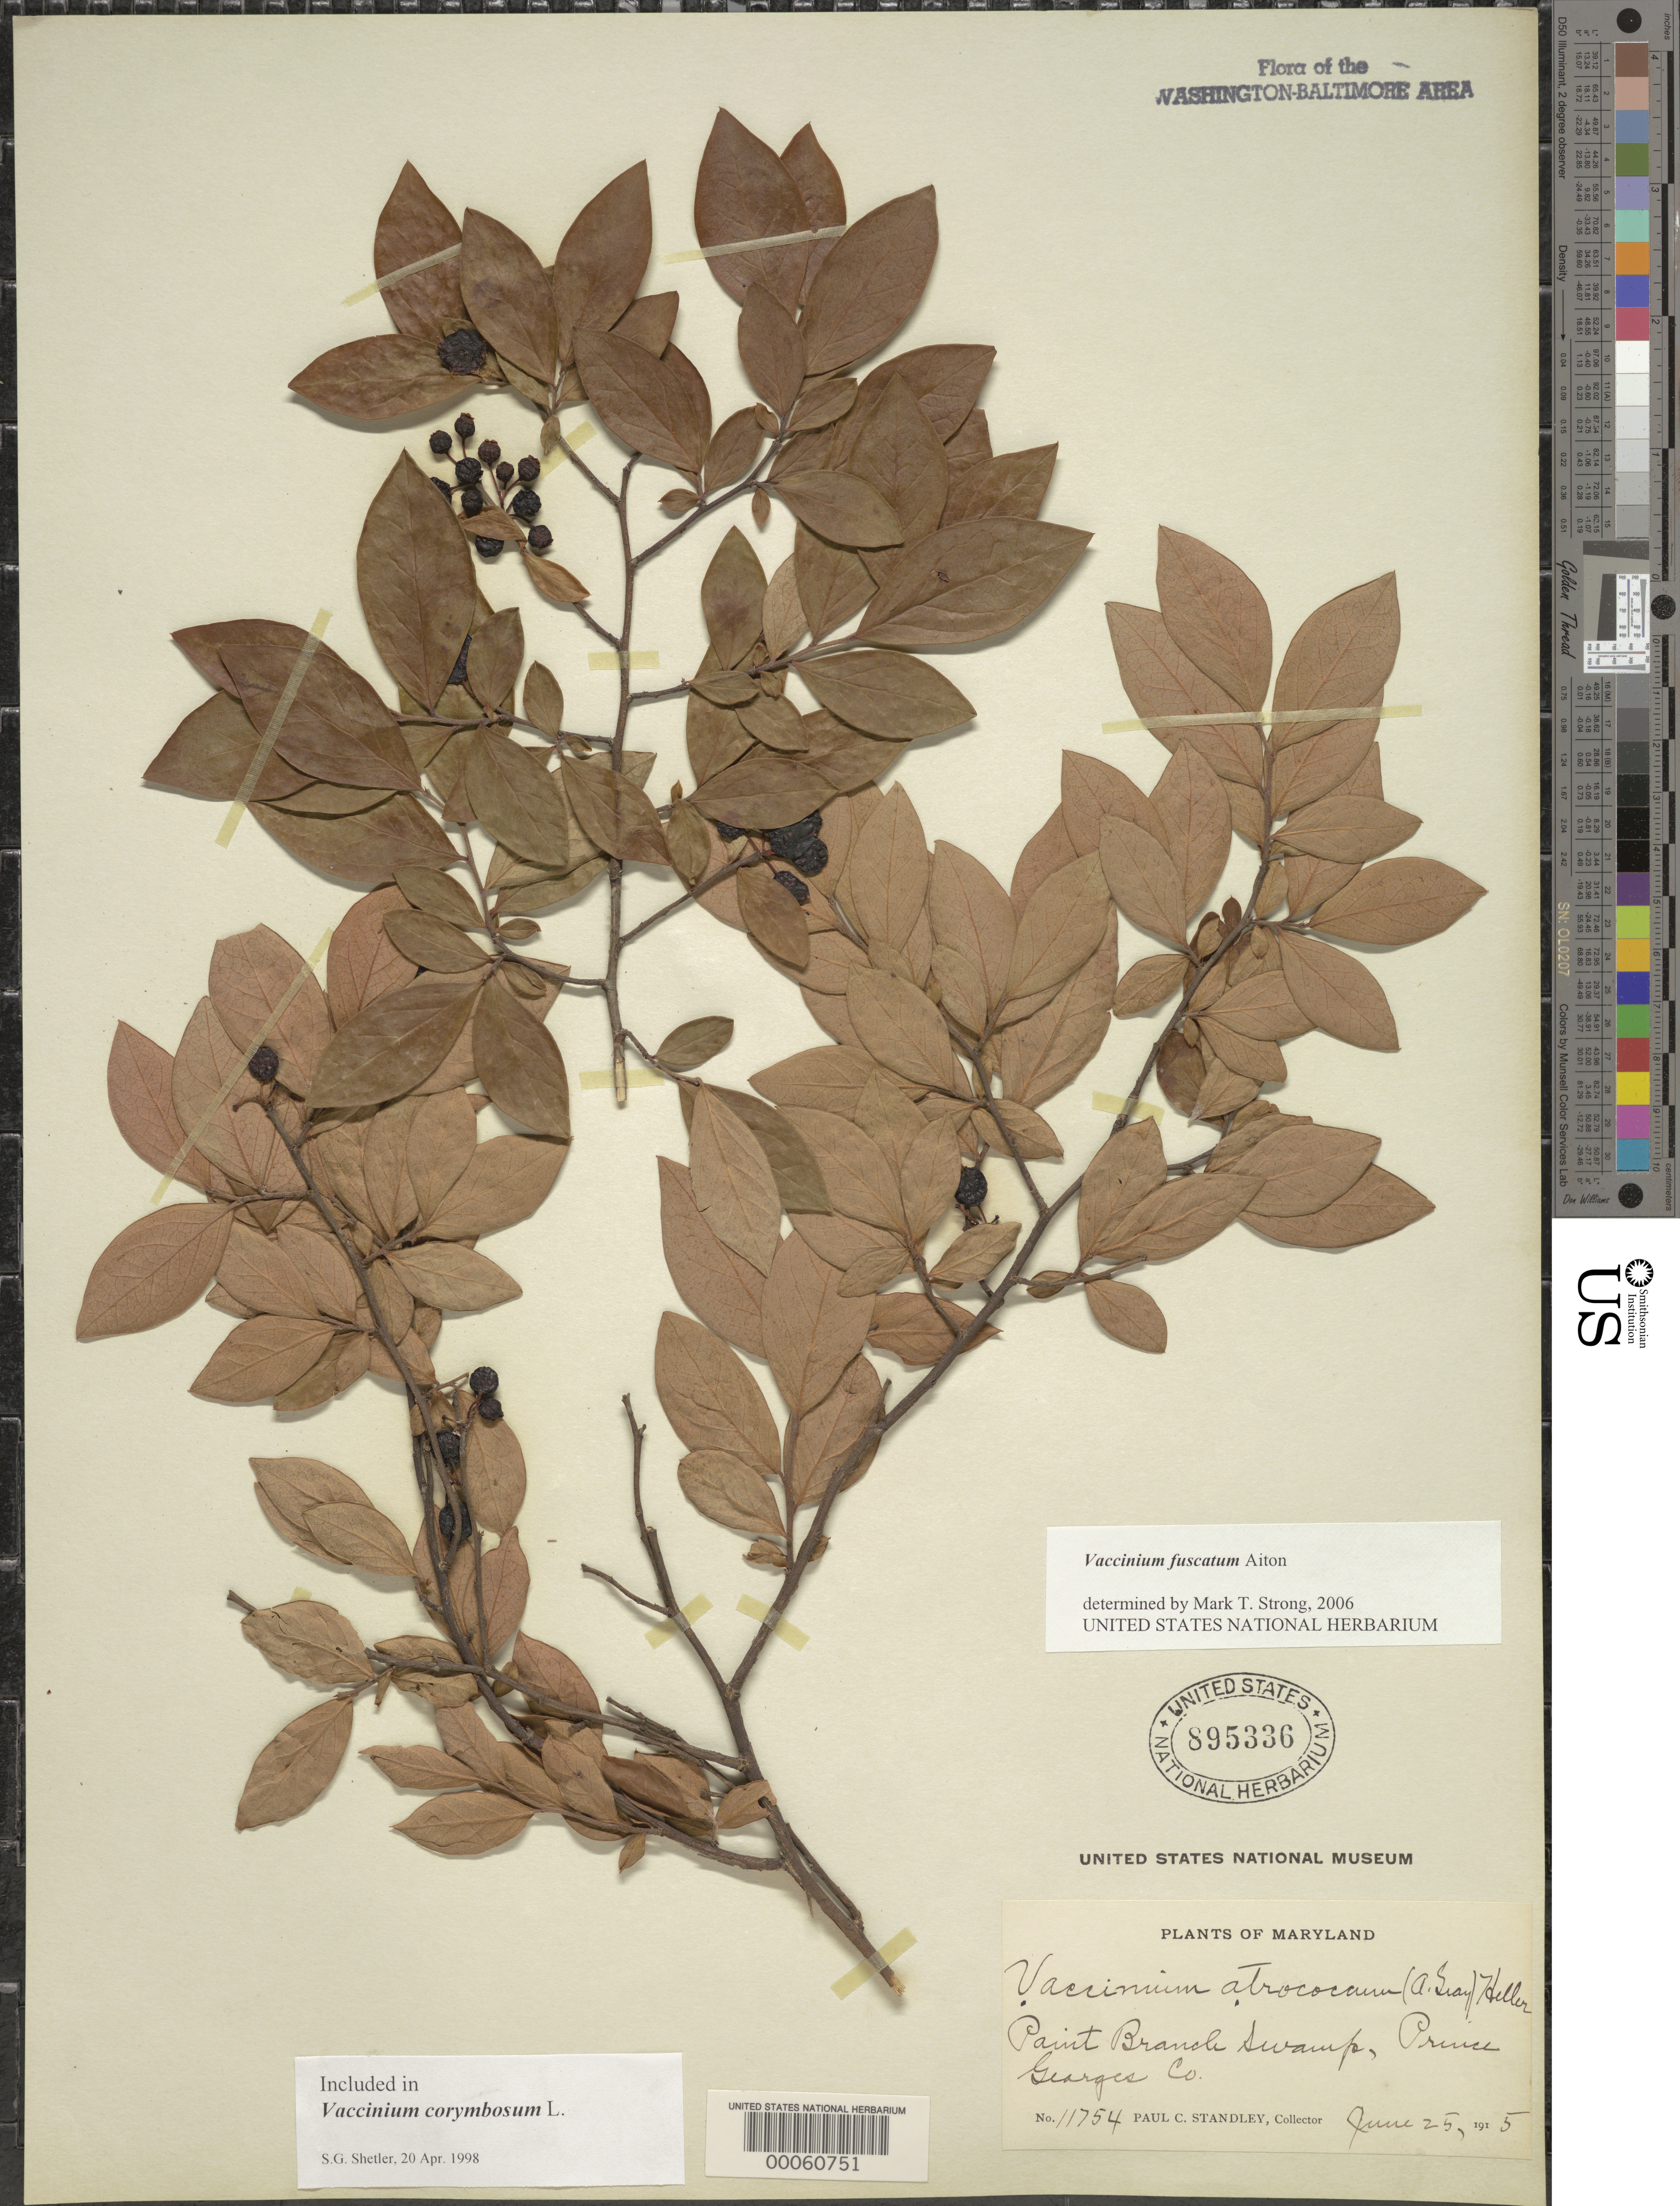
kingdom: Plantae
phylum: Tracheophyta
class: Magnoliopsida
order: Ericales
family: Ericaceae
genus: Vaccinium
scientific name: Vaccinium corymbosum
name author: L.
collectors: P. C. Standley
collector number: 11754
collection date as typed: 25 Jun 1915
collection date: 1915-06-25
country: United States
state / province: Maryland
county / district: Prince George's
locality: Paint Branch Swamp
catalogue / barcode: US 895336